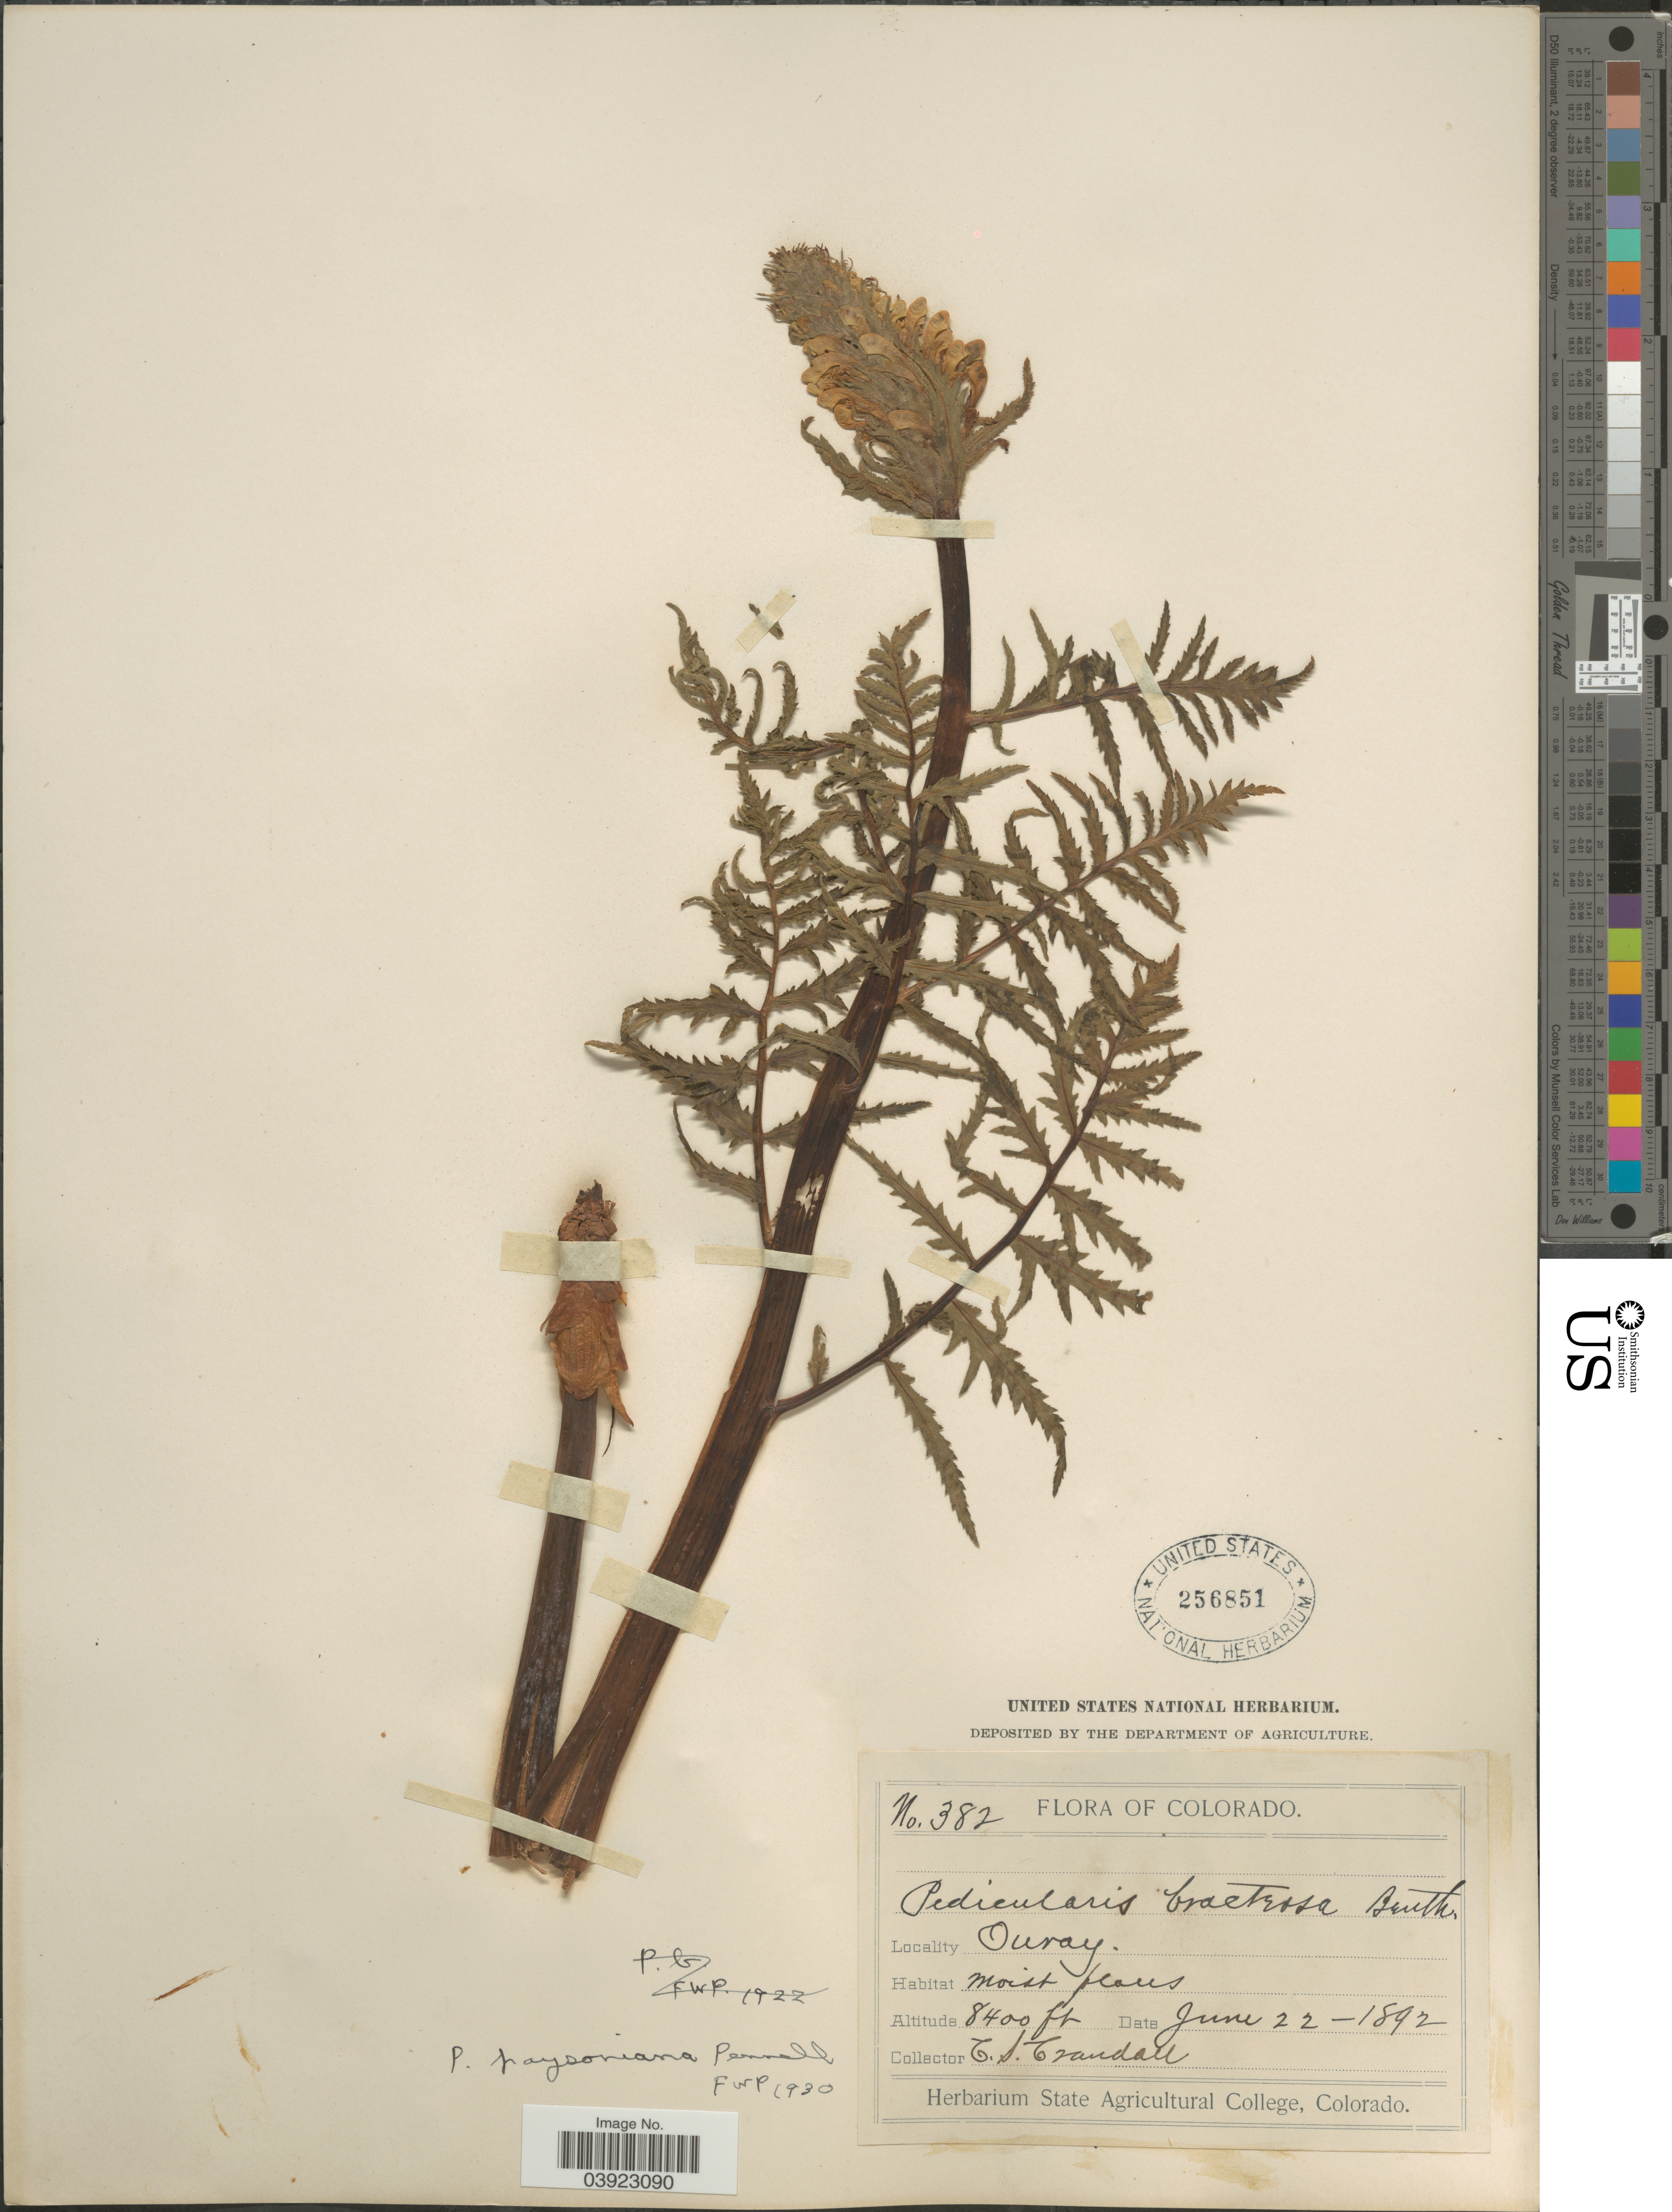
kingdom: Plantae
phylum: Tracheophyta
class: Magnoliopsida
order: Lamiales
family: Orobanchaceae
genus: Pedicularis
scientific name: Pedicularis paysoniana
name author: Pennell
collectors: C. Crandall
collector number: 382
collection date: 1892-06-22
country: United States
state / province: Colorado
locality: Ouray.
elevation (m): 2560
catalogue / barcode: US 256851